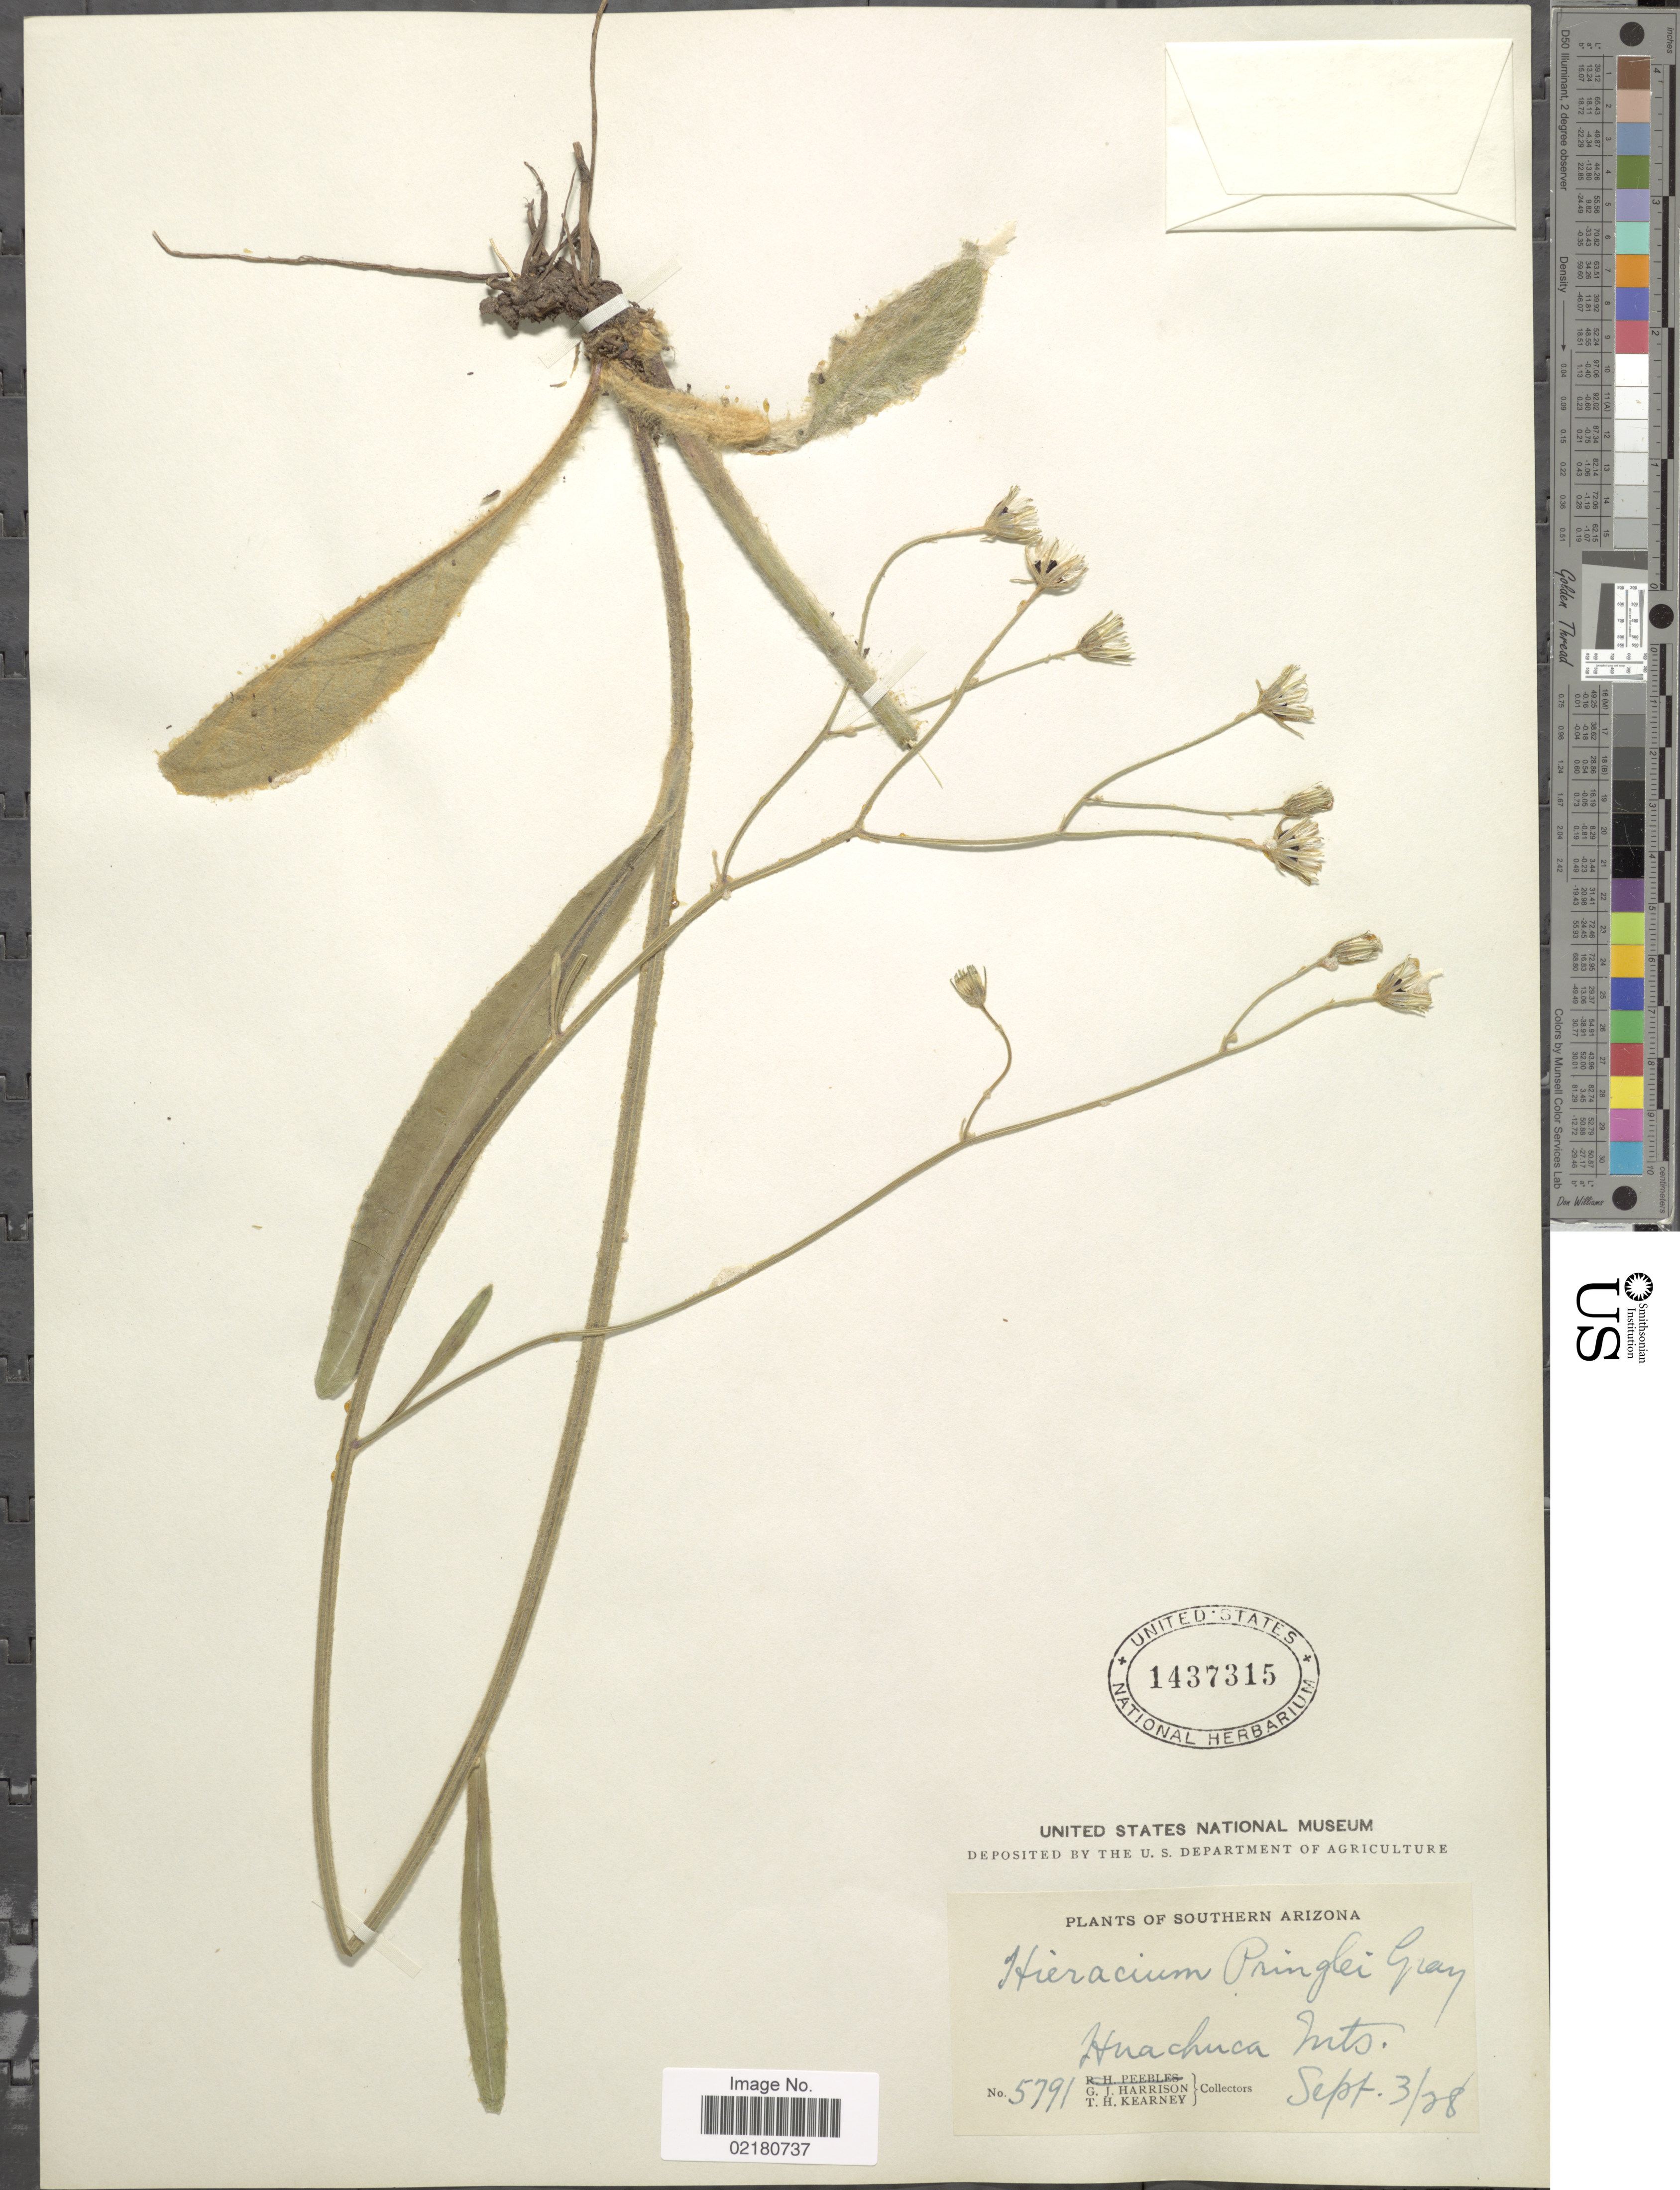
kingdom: Plantae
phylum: Tracheophyta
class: Magnoliopsida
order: Asterales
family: Asteraceae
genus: Hieracium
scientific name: Hieracium pringlei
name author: A. Gray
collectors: G. J. Harrison & T. H. Kearney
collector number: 5791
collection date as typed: Transcribed d/m/y: 3/9/98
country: United States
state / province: Arizona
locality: Southern Arizona, Huachuca mnts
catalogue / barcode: US 1437315